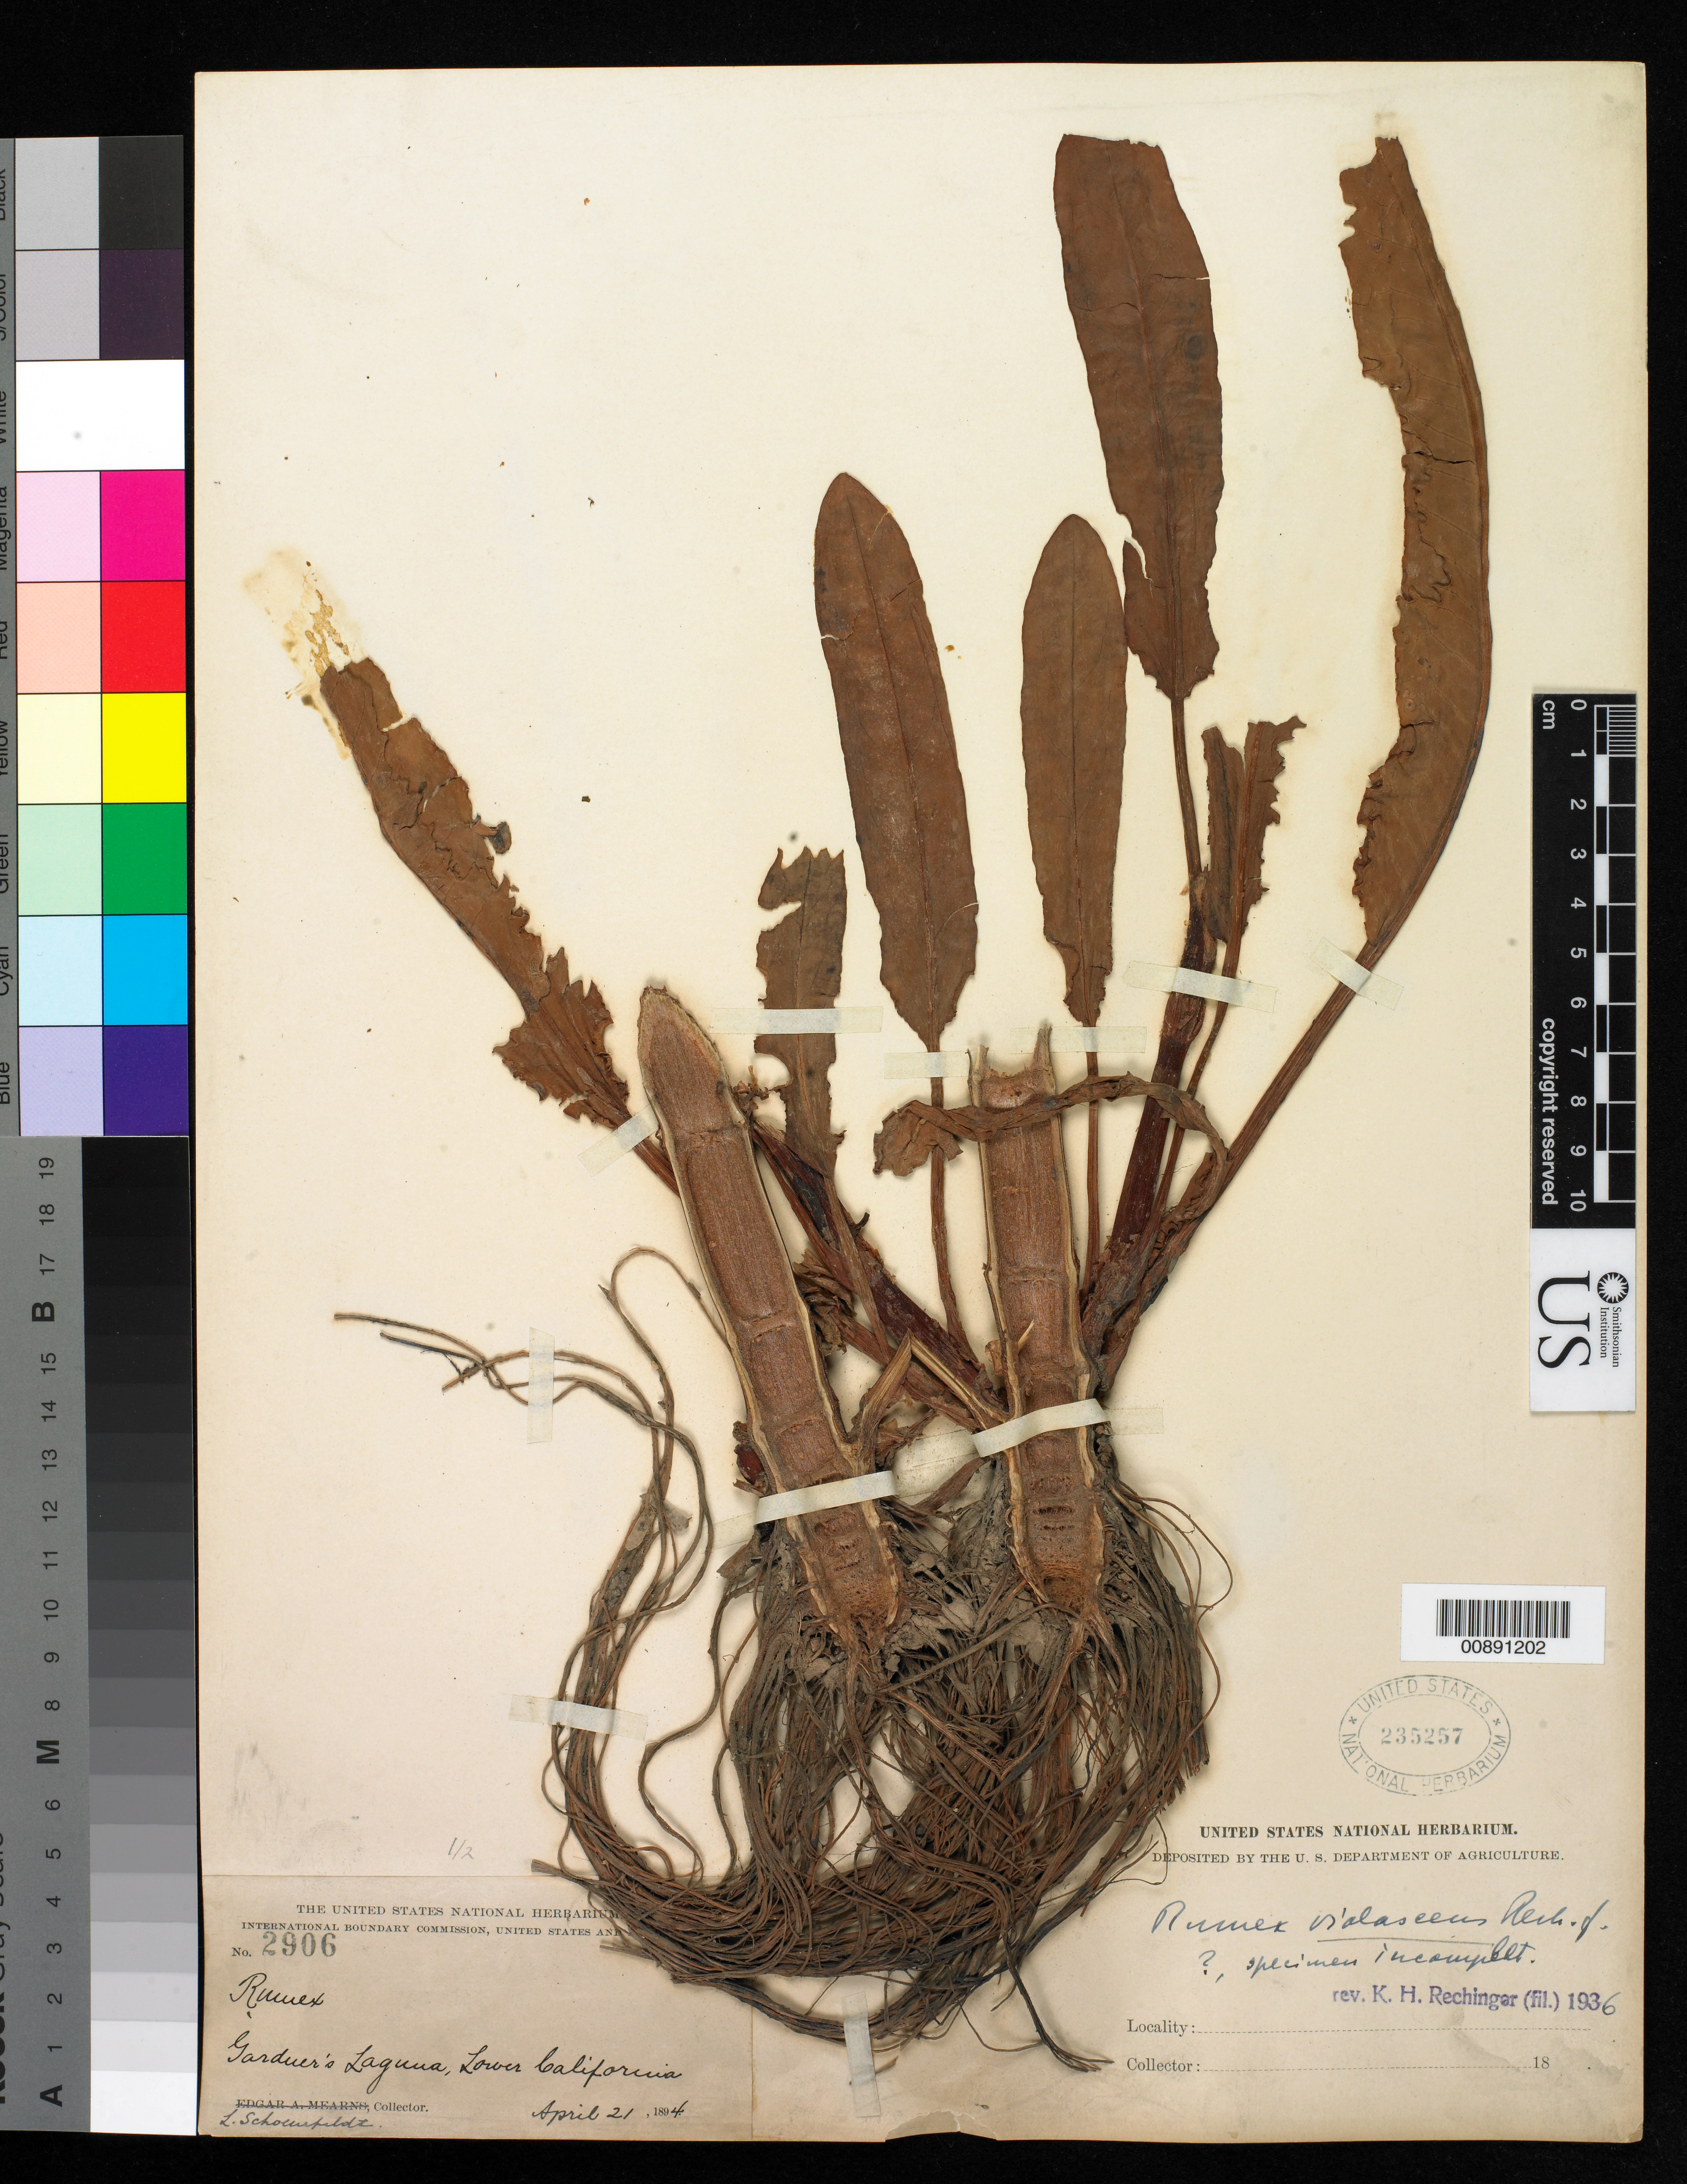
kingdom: Plantae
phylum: Tracheophyta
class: Magnoliopsida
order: Caryophyllales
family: Polygonaceae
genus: Rumex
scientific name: Rumex violascens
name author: Rech. f.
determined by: Rechinger, K. H.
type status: Syntype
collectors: L. Schoenfeldt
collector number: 2906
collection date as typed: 21 Apr 1894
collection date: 1894-04-21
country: Mexico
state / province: Baja California Norte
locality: Gardner's Laguna, Lower California.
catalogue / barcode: US 235257